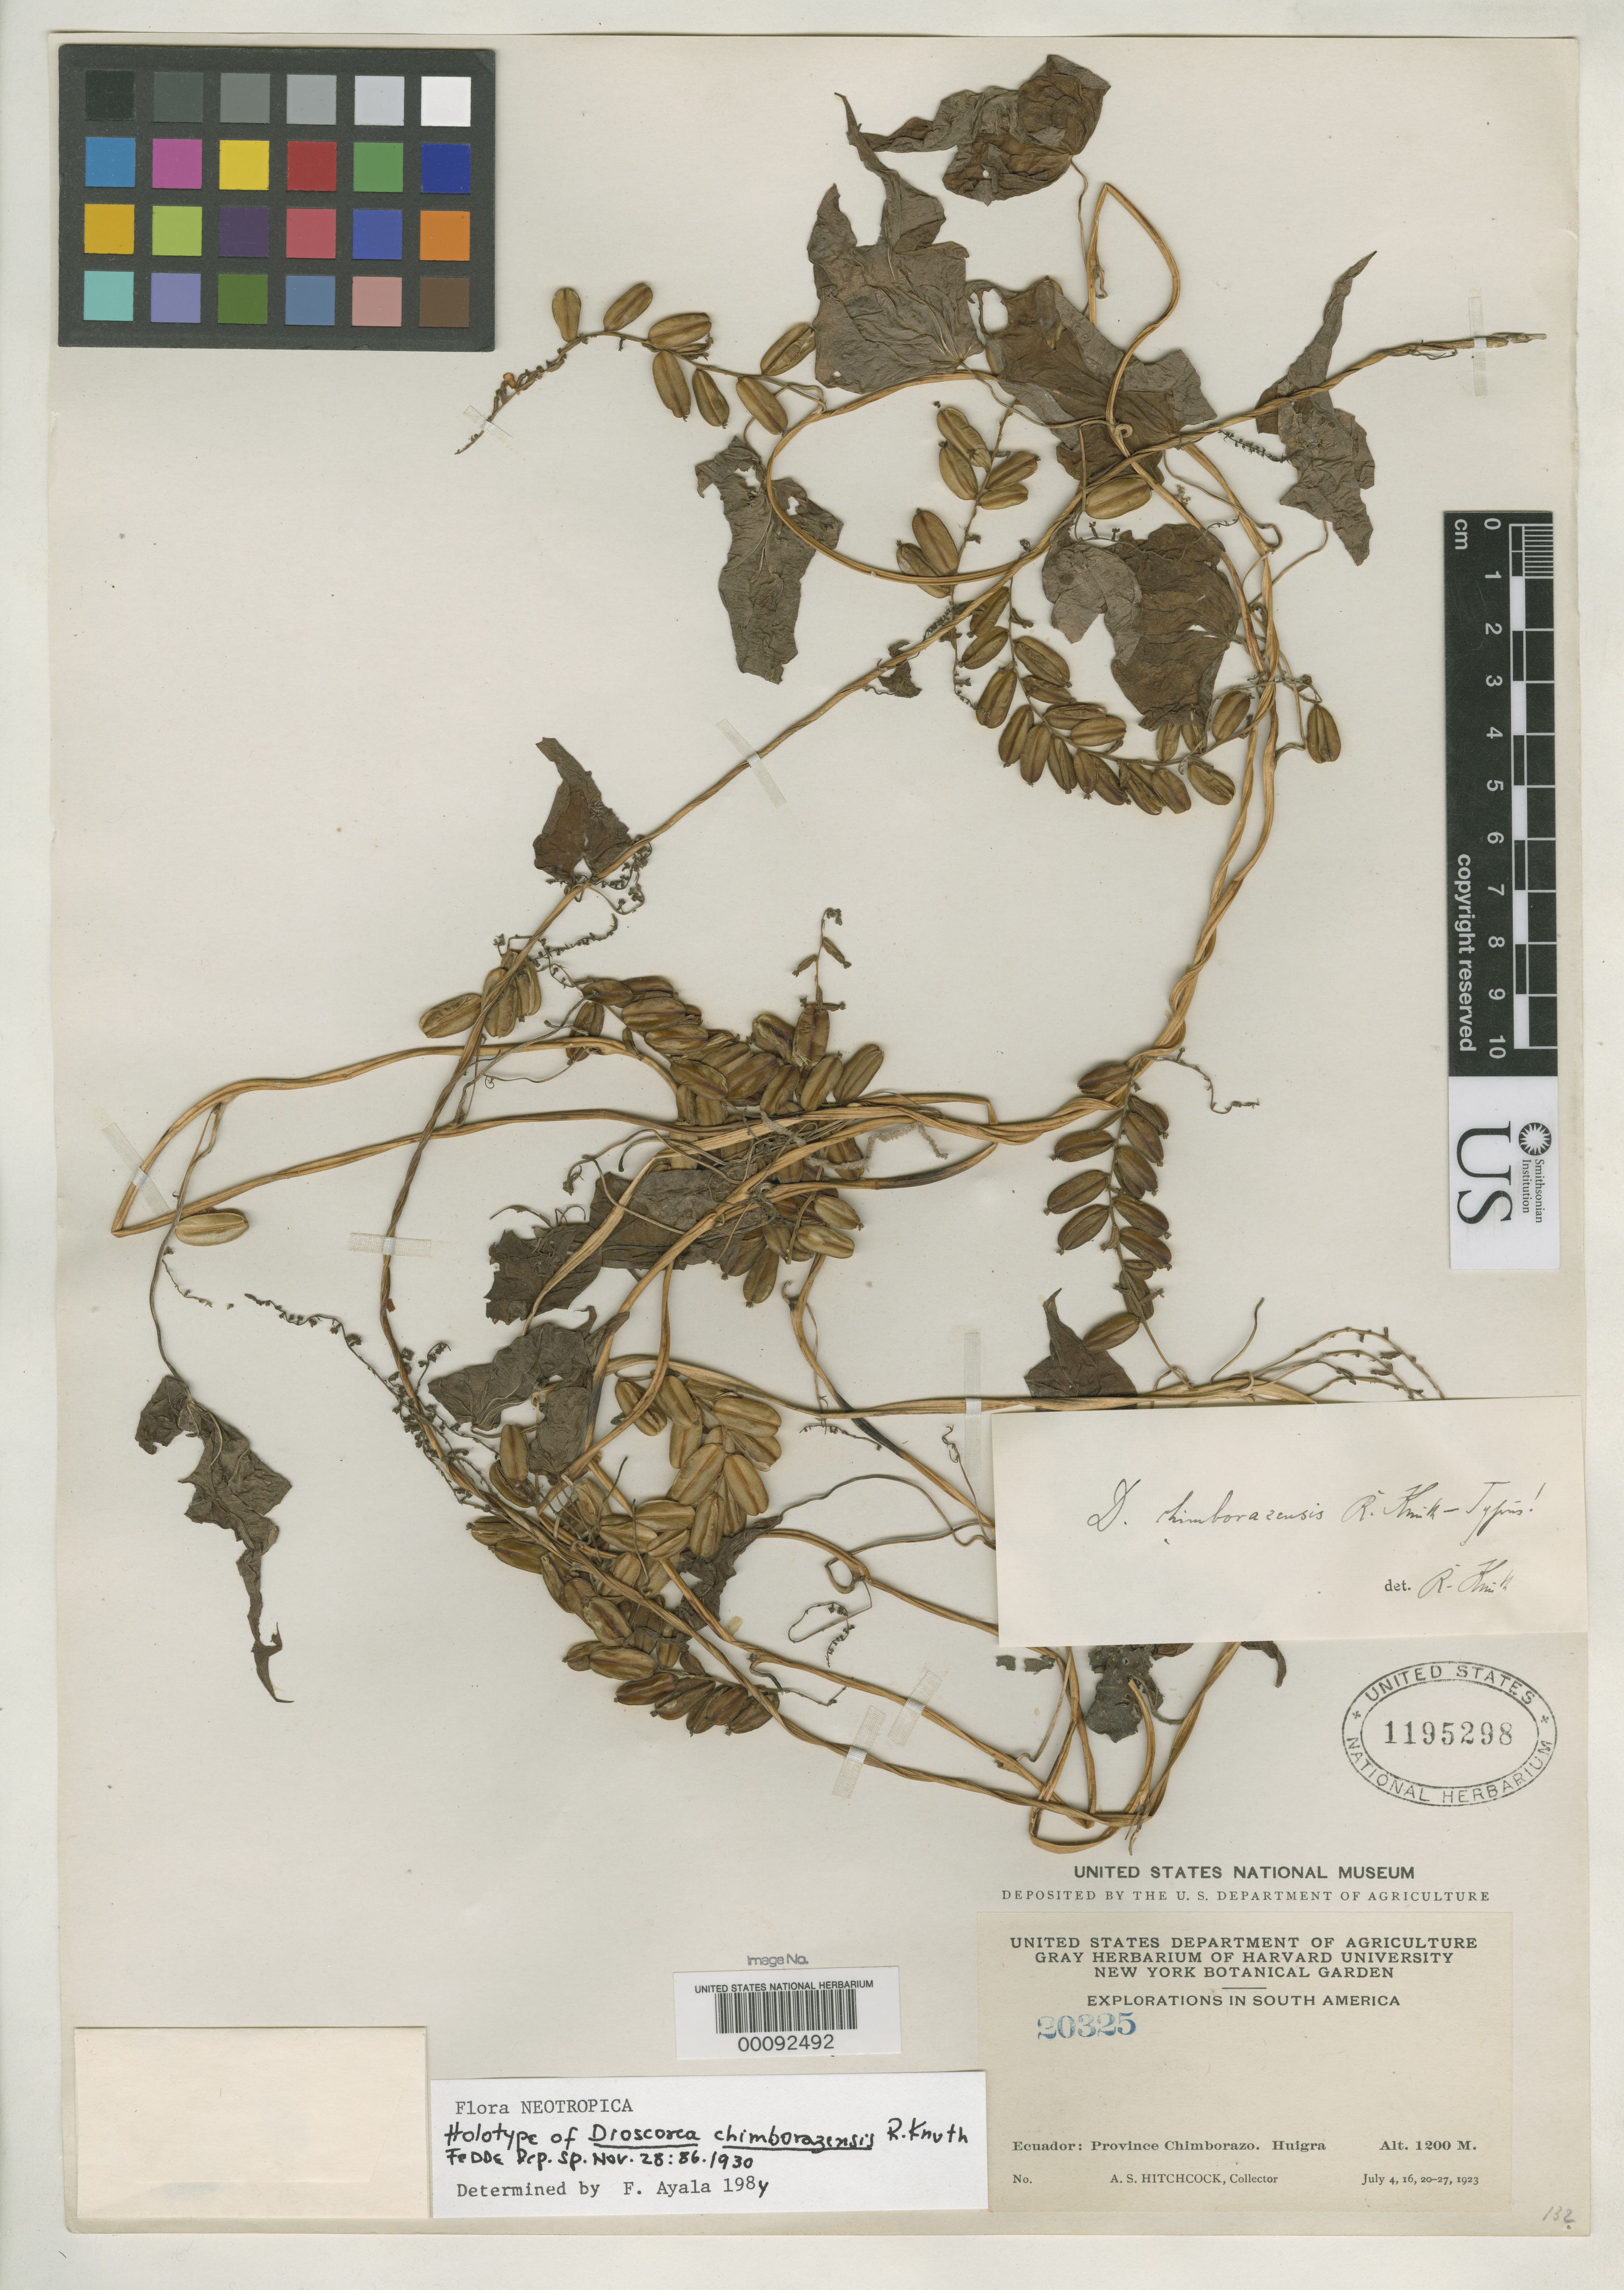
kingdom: Plantae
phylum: Tracheophyta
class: Liliopsida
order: Dioscoreales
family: Dioscoreaceae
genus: Dioscorea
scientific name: Dioscorea chimborazensis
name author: R. Knuth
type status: Holotype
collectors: A. S. Hitchcock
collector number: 20325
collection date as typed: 04 Jul 1923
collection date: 1923-07-04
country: Ecuador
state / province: Chimborazo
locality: Huigra.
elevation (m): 1200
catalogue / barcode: US 1195298